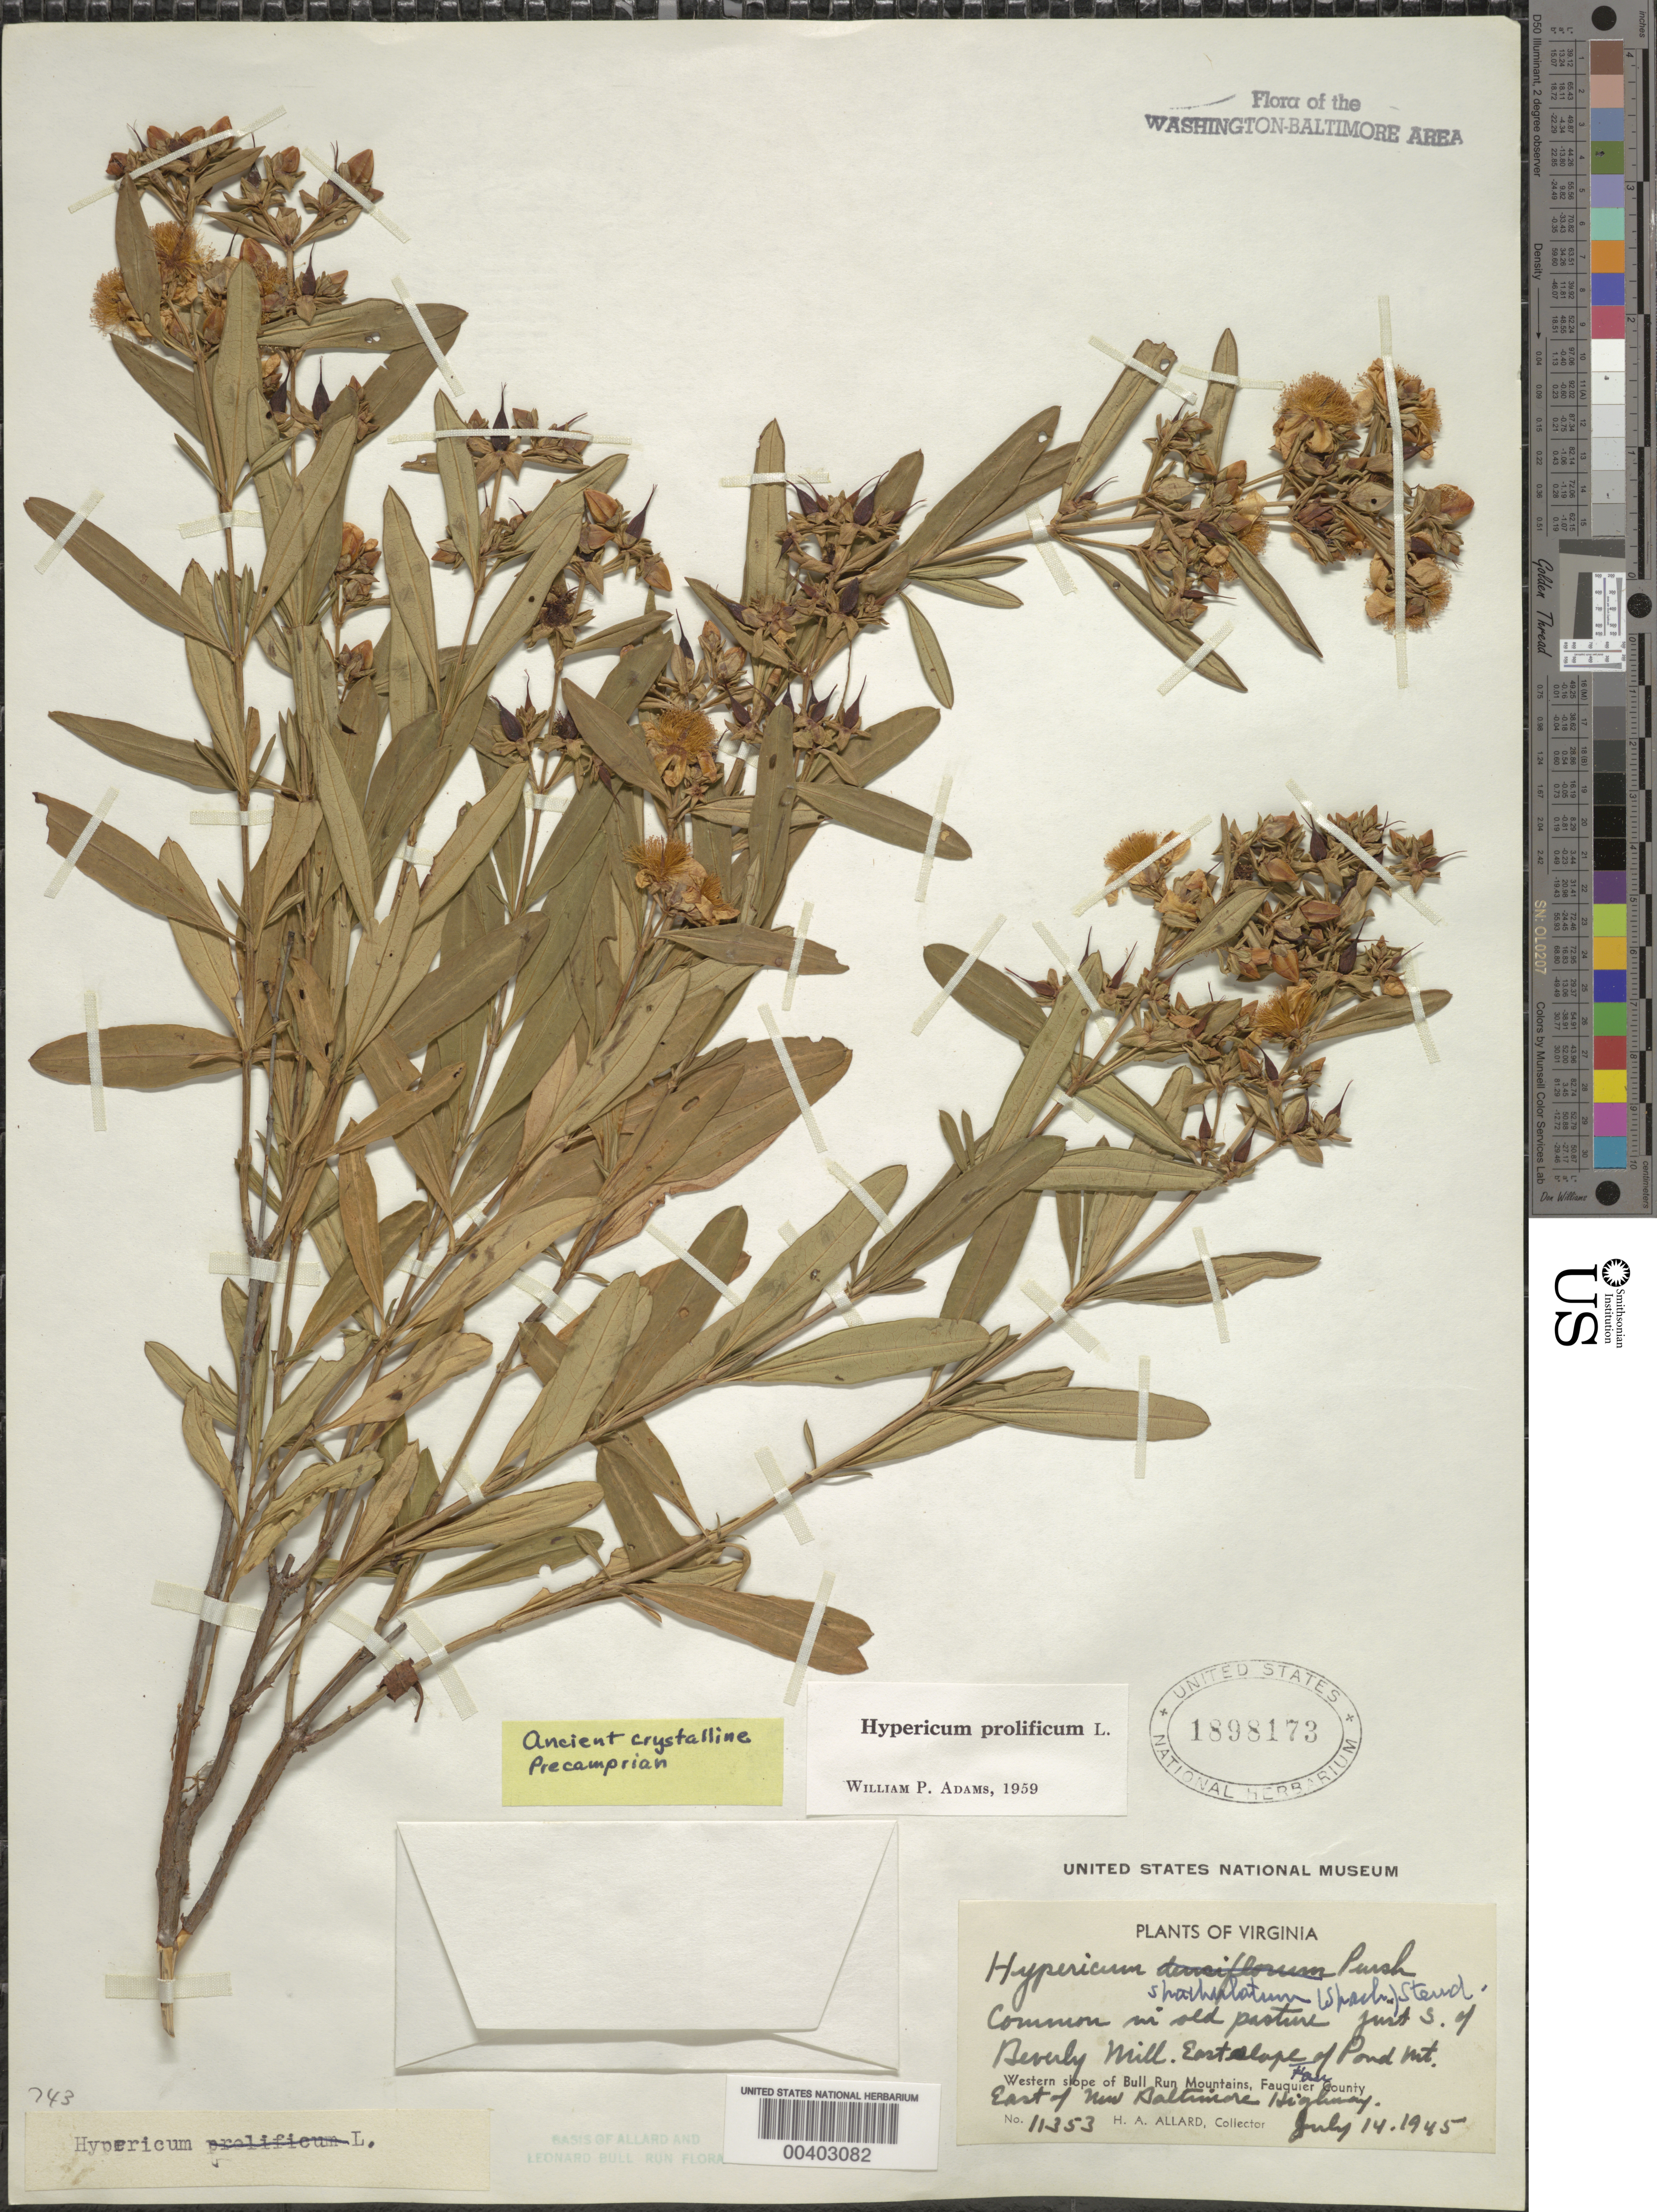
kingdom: Plantae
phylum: Tracheophyta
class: Magnoliopsida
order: Malpighiales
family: Hypericaceae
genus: Hypericum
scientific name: Hypericum prolificum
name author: L.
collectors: H. A. Allard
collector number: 11353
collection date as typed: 14 Jul 1945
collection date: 1945-07-14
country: United States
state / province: Virginia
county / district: Fauquier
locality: South of Beverley Mill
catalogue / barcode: US 1898173